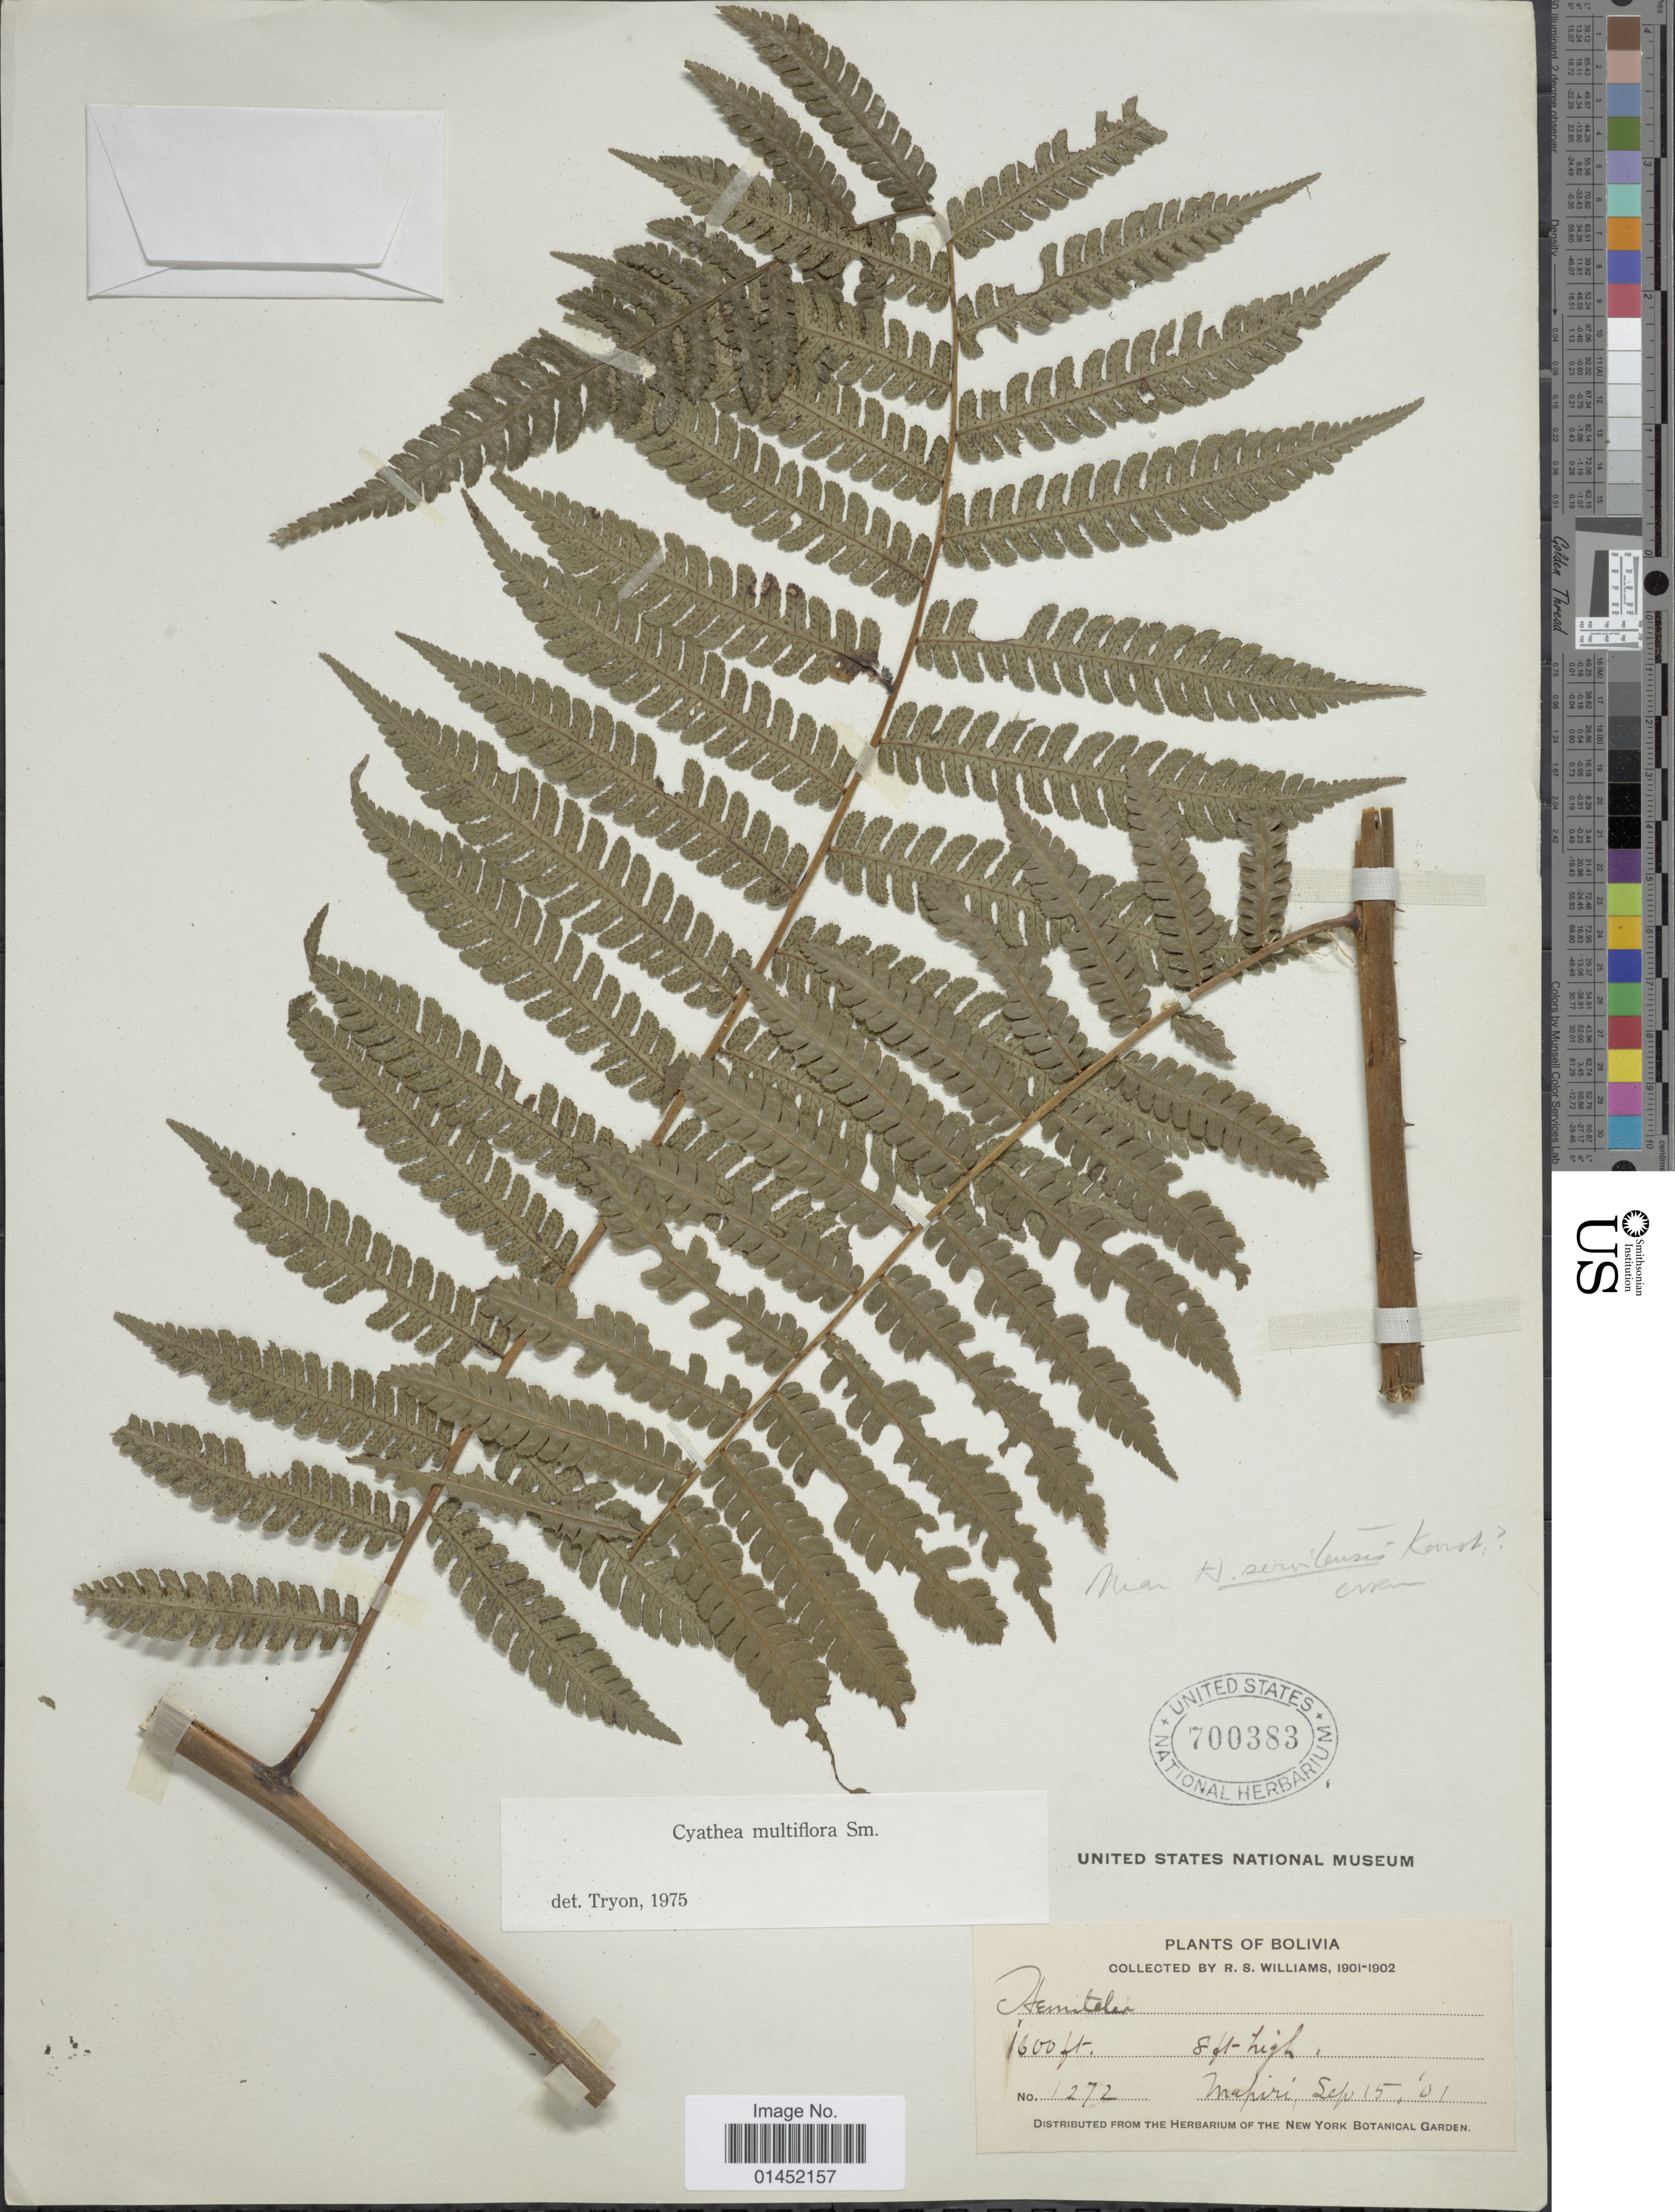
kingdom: Plantae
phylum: Tracheophyta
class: Polypodiopsida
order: Cyatheales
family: Cyatheaceae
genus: Cyathea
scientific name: Cyathea multiflora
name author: Sm.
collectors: R. S. Williams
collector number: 1272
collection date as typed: Sep. 15, 1901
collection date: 1901-09-15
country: Bolivia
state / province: La Páz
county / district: Larecaja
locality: Mapiri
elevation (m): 488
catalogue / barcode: US 700383